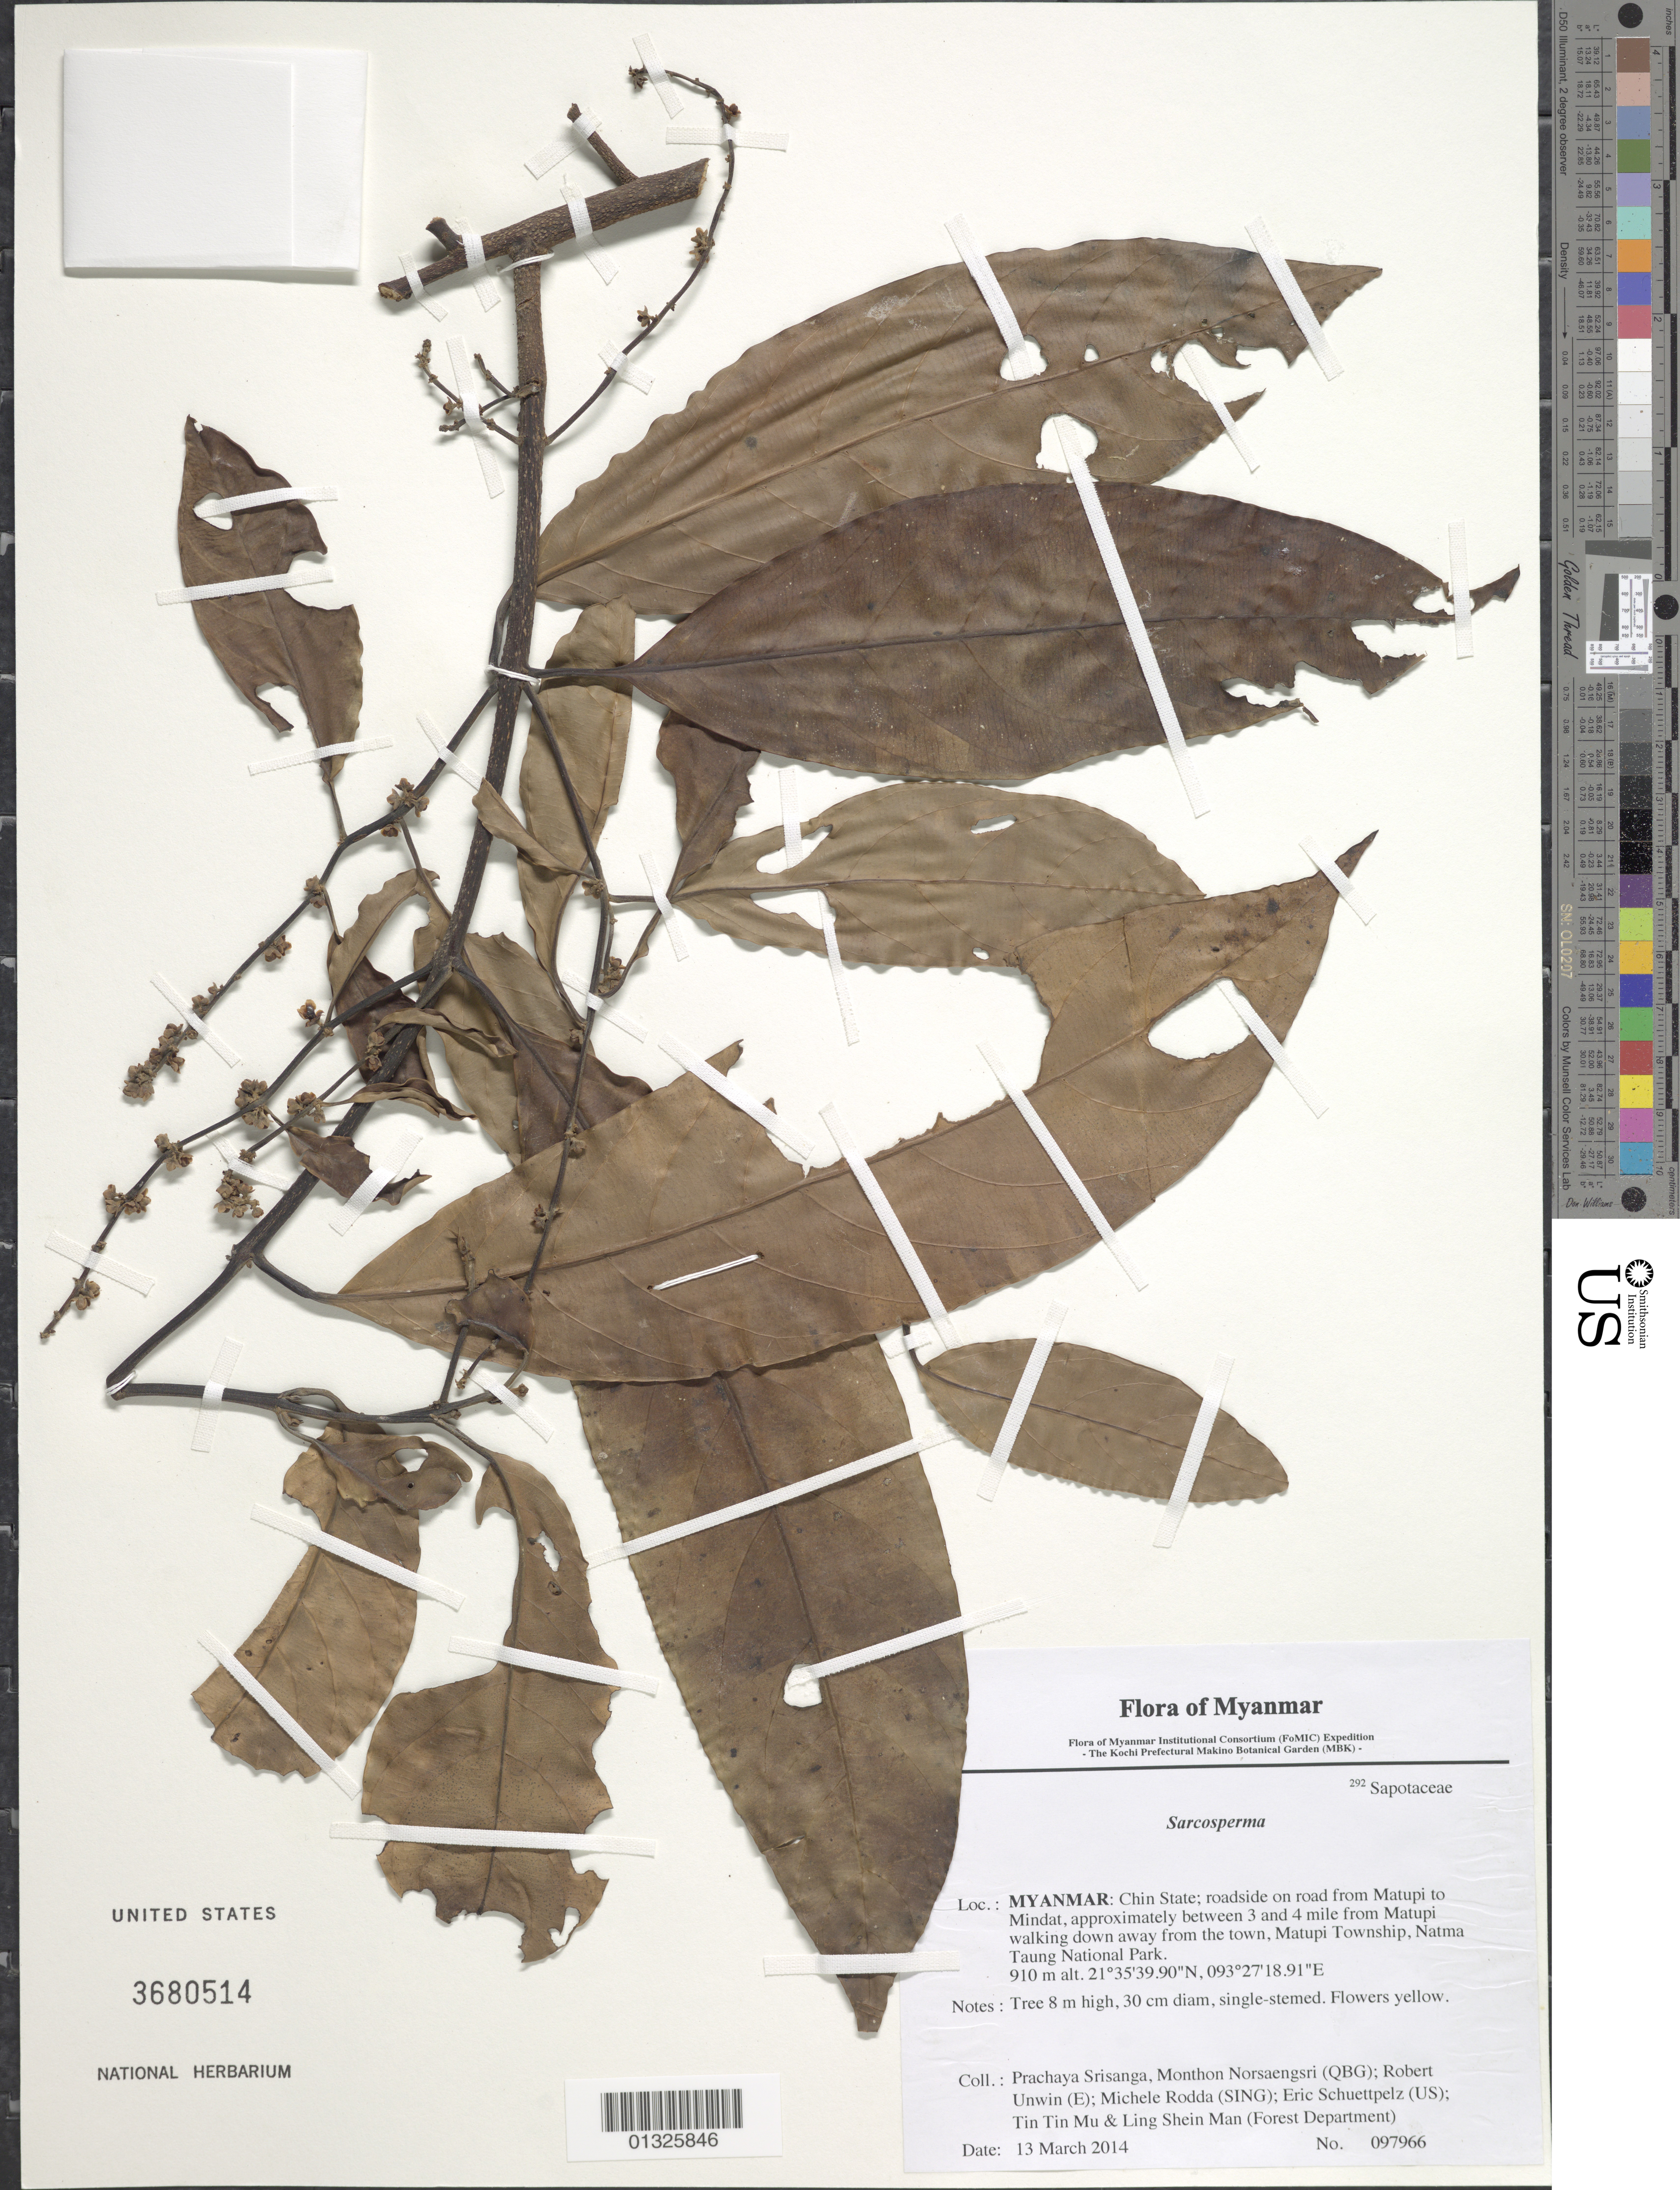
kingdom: Plantae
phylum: Tracheophyta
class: Magnoliopsida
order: Ericales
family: Sapotaceae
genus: Sarcosperma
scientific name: Sarcosperma sp.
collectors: P. Srisanga, M. Norsaengsri, R. Unwin, M. Rodda, E. Schuettpelz, Tin Tin Mu & Ling Shein Man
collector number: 97966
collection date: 2014-03-13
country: Myanmar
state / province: Chin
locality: Roadside on road from Matupi to Mindat, approximately between 3 and 4 mile from Matupi walking down away from the town, Matupi Township, Natma Taung National Park.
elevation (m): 910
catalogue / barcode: US 3680514